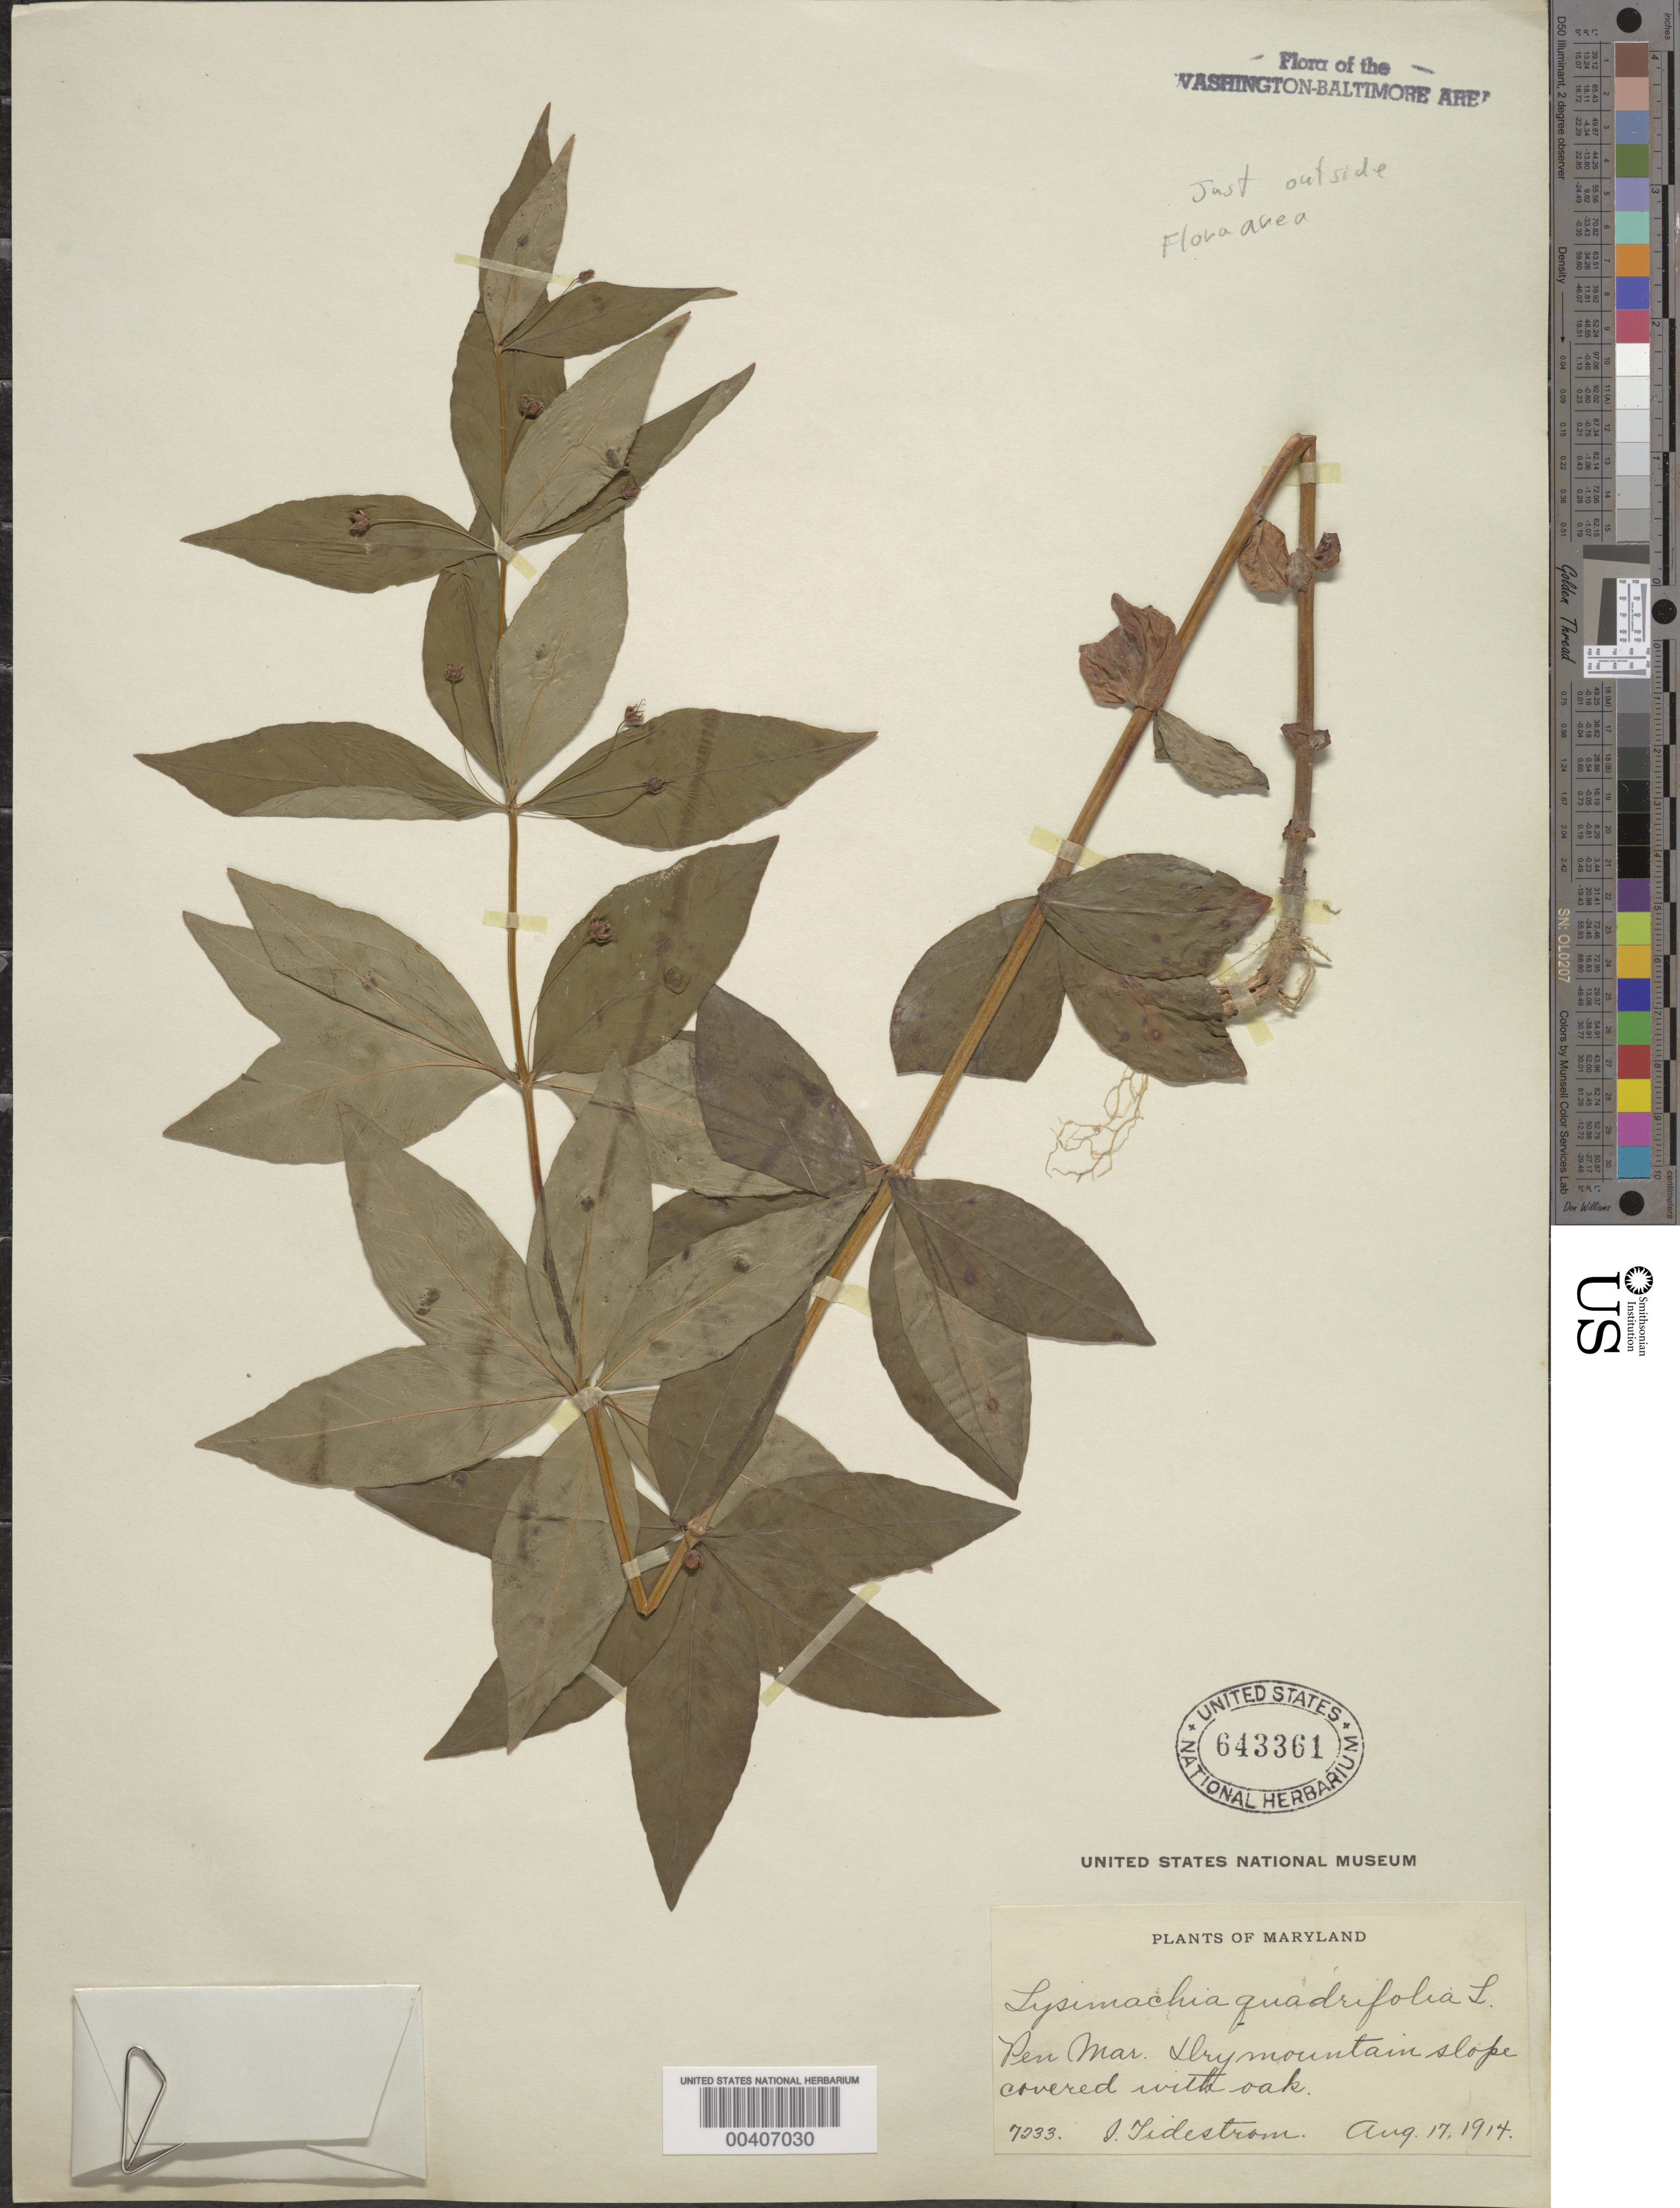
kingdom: Plantae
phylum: Tracheophyta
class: Magnoliopsida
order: Ericales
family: Primulaceae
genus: Lysimachia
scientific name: Lysimachia quadrifolia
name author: L.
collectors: I. F. Tidestrom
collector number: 7233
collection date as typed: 17 Aug 1914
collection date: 1914-08-17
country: United States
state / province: Maryland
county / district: Harford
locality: Pen Mar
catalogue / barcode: US 643361